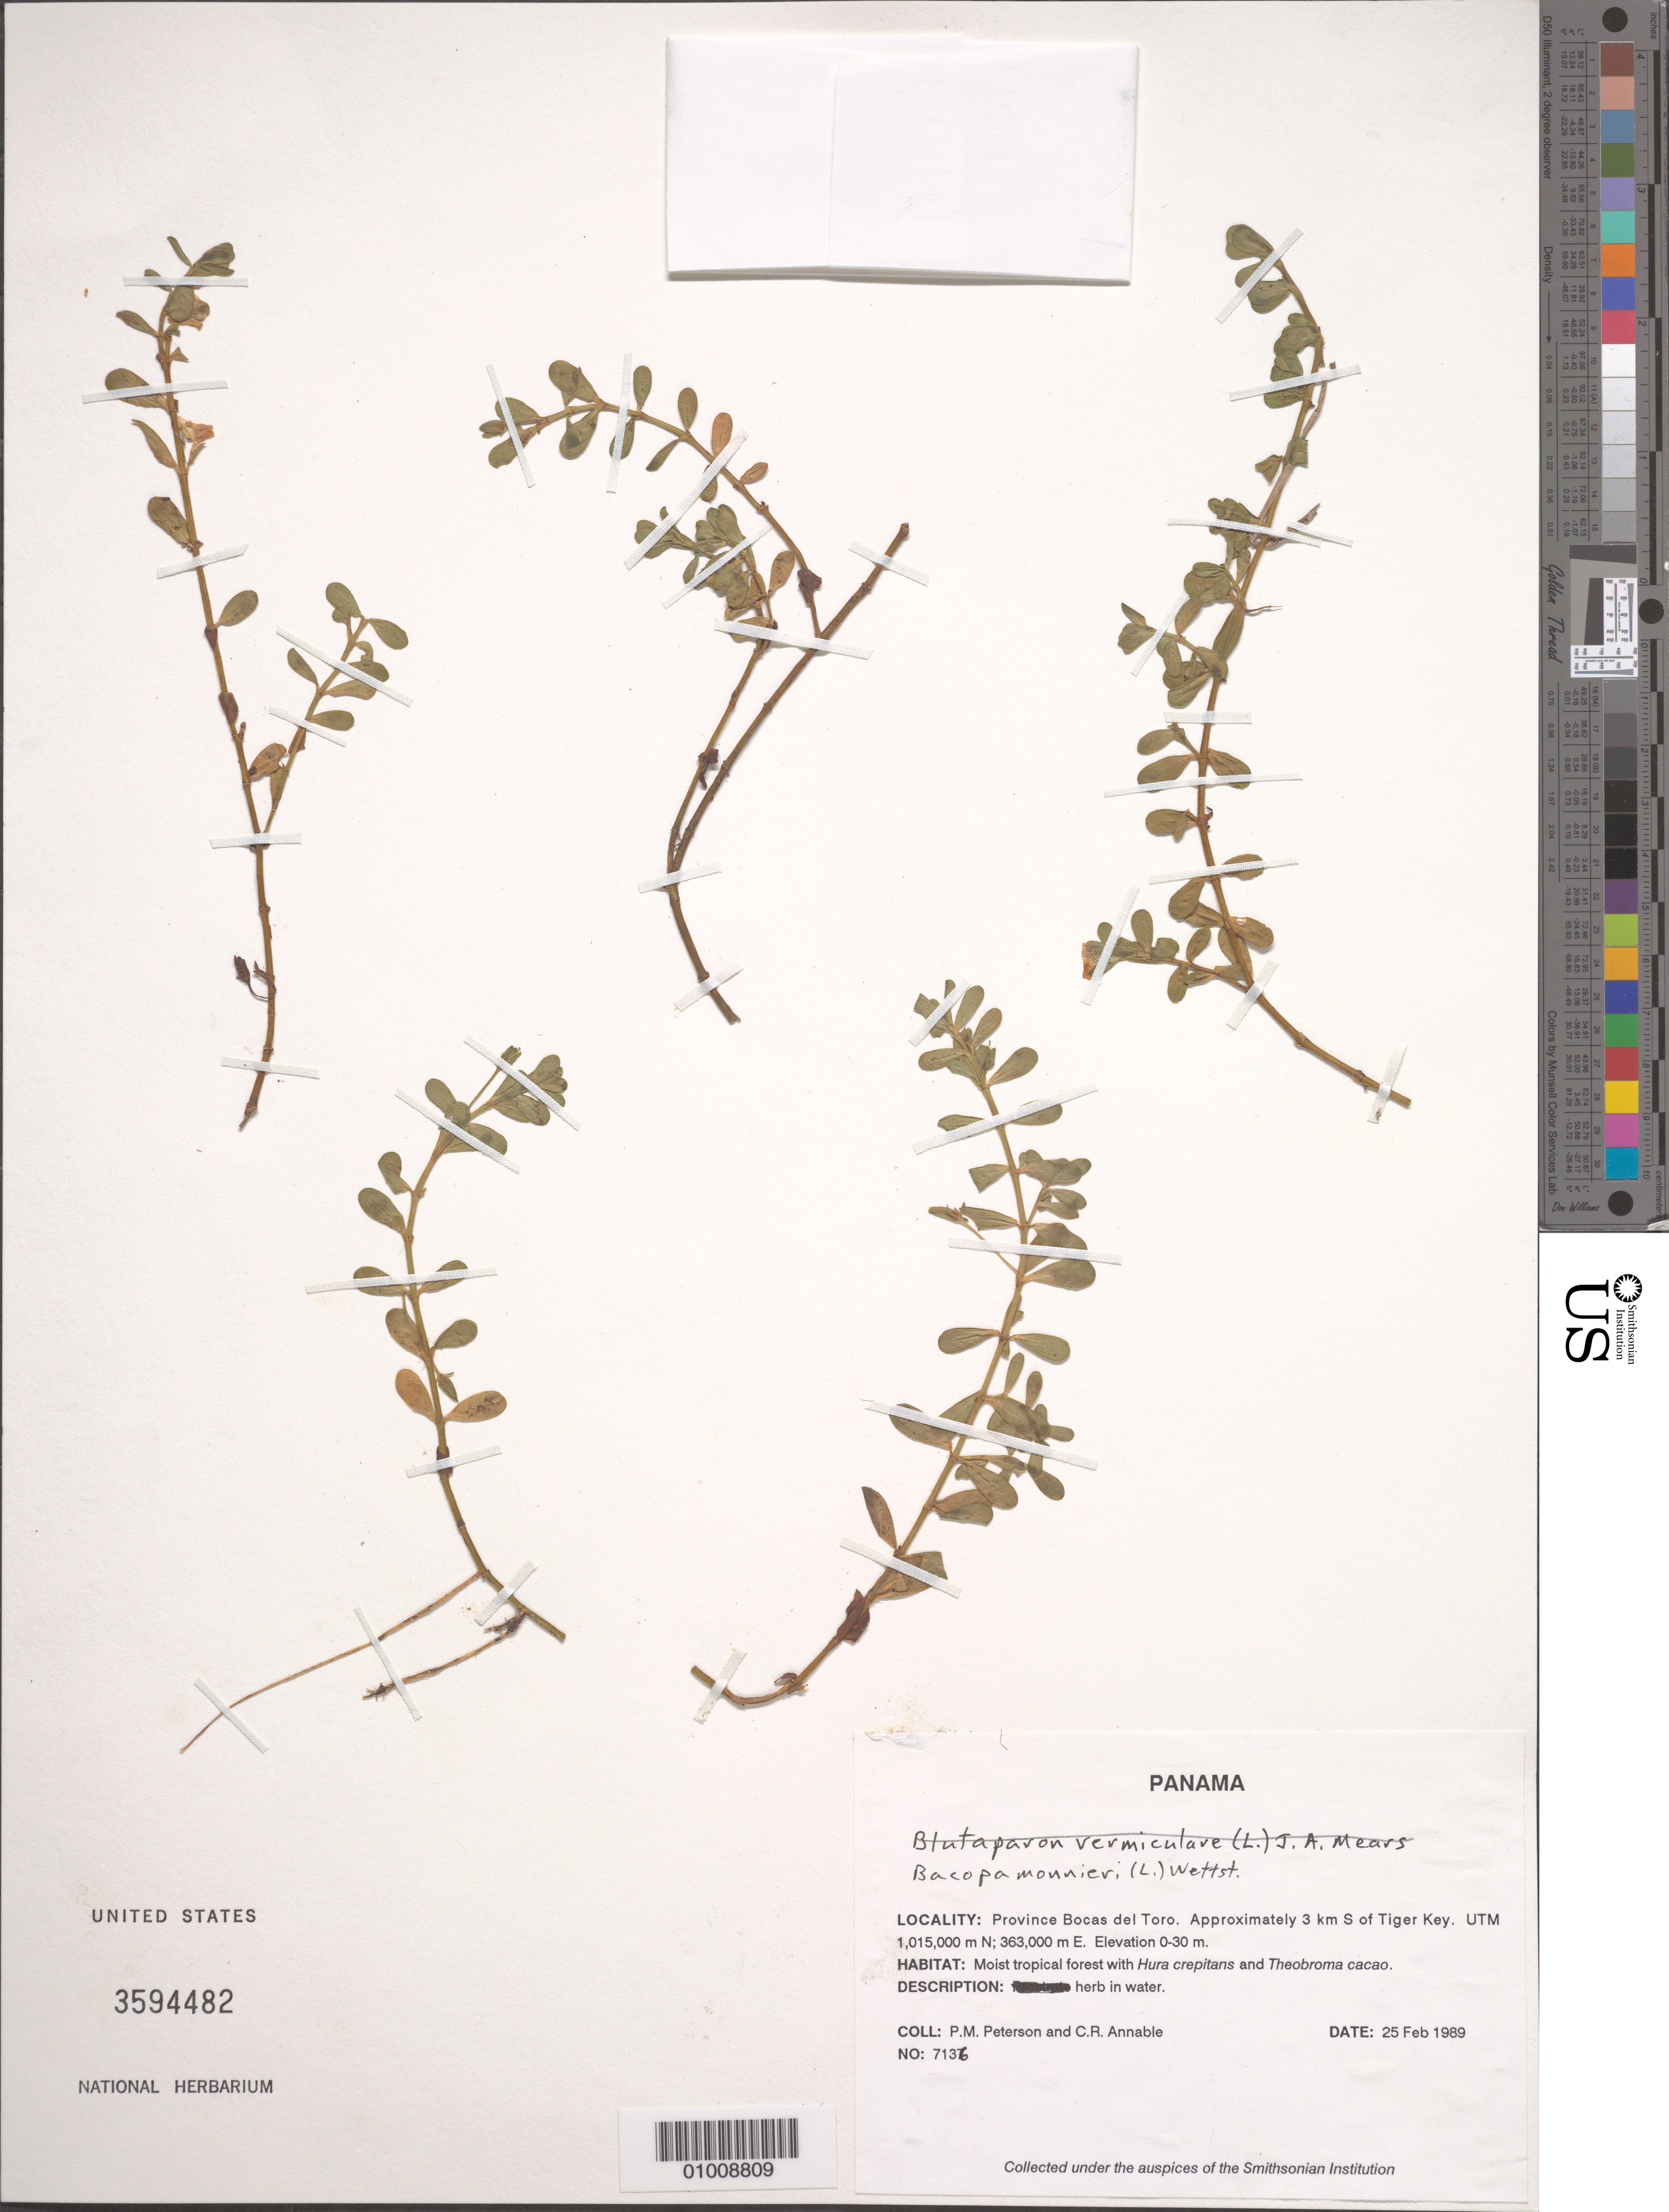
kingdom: Plantae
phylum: Tracheophyta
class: Magnoliopsida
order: Lamiales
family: Plantaginaceae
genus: Bacopa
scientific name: Bacopa monnieri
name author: (L.) Wettst.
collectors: P. M. Peterson & C. R. Annable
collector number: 07136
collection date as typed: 25 Feb 1989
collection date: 1989-02-25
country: Panama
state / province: Bocas del Toro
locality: Approximately 3 km S of Tiger Key. UTM 1,015,000 m N; 363,000 m E.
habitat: Moist tropical forest with Hura crepitans and Theobroma cacao.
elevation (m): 0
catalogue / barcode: US 3594482